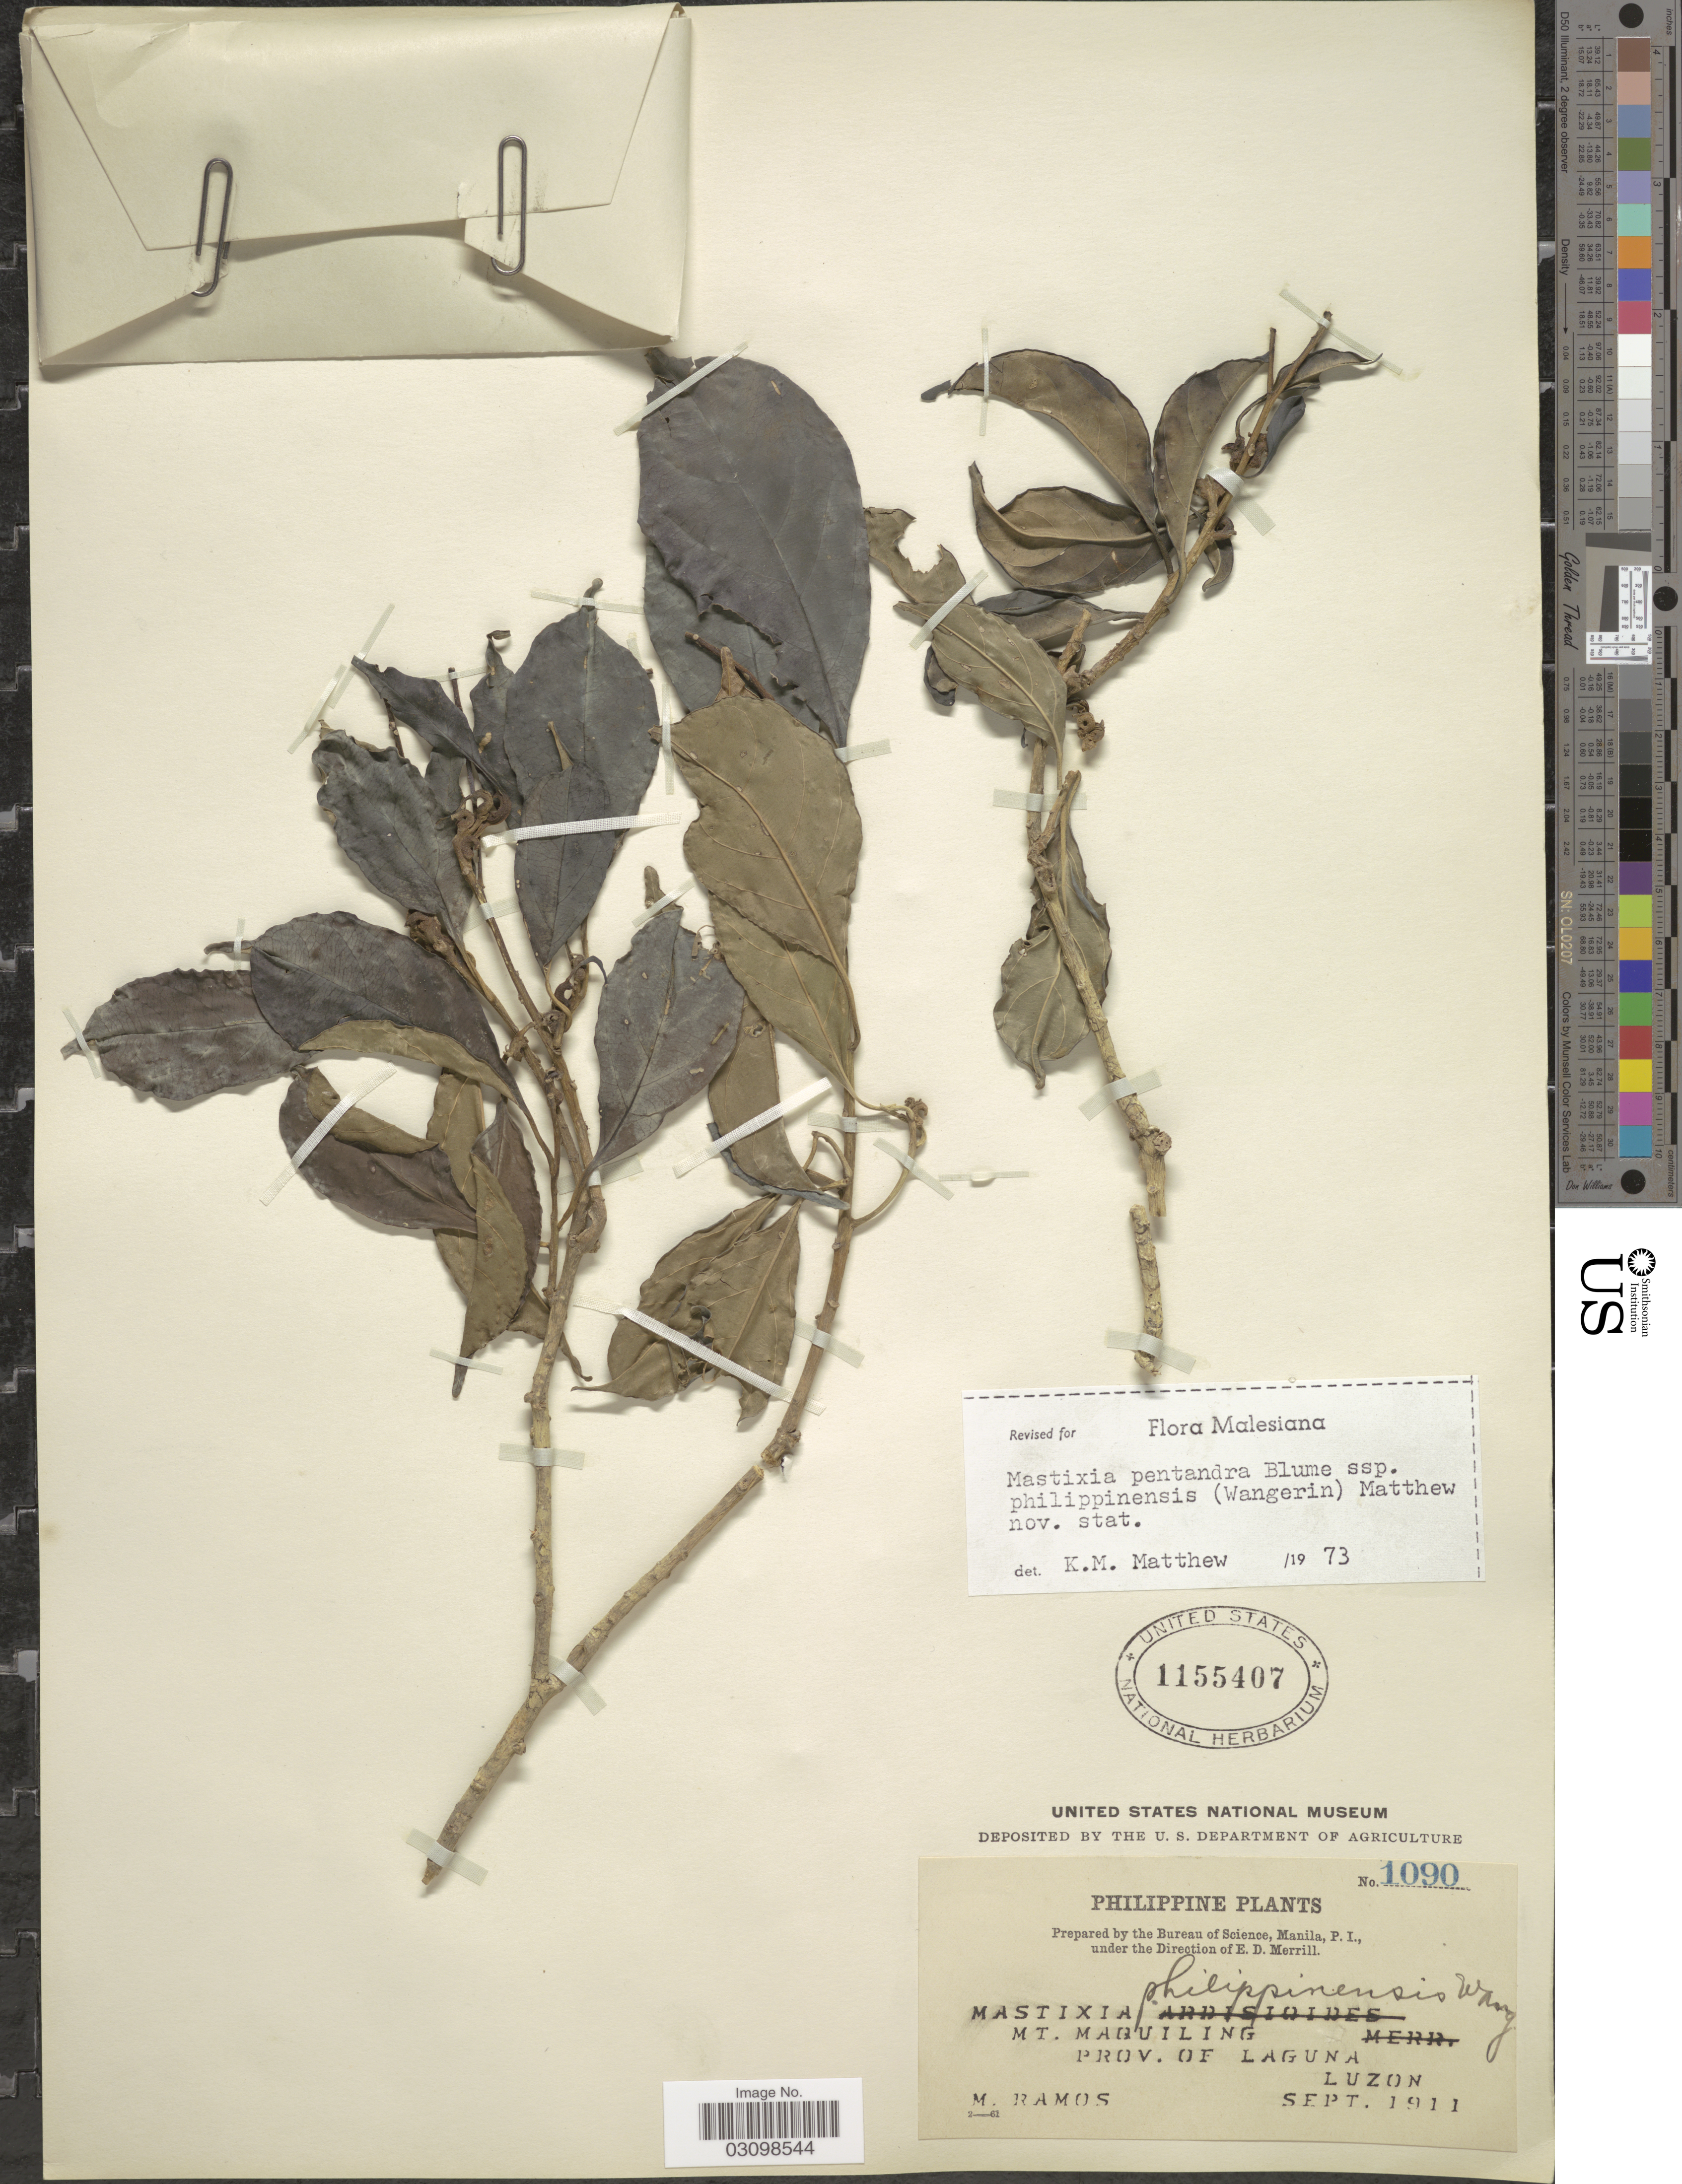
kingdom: Plantae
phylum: Tracheophyta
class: Magnoliopsida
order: Cornales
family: Nyssaceae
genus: Mastixia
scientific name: Mastixia pentandra subsp. philippinensis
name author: Wangerin & K.M. Matthew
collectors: M. Ramos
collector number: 1090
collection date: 1911-09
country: Philippines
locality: Mt. Maquiling, Prov. of Laguna, Luzon.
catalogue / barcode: US 1155407